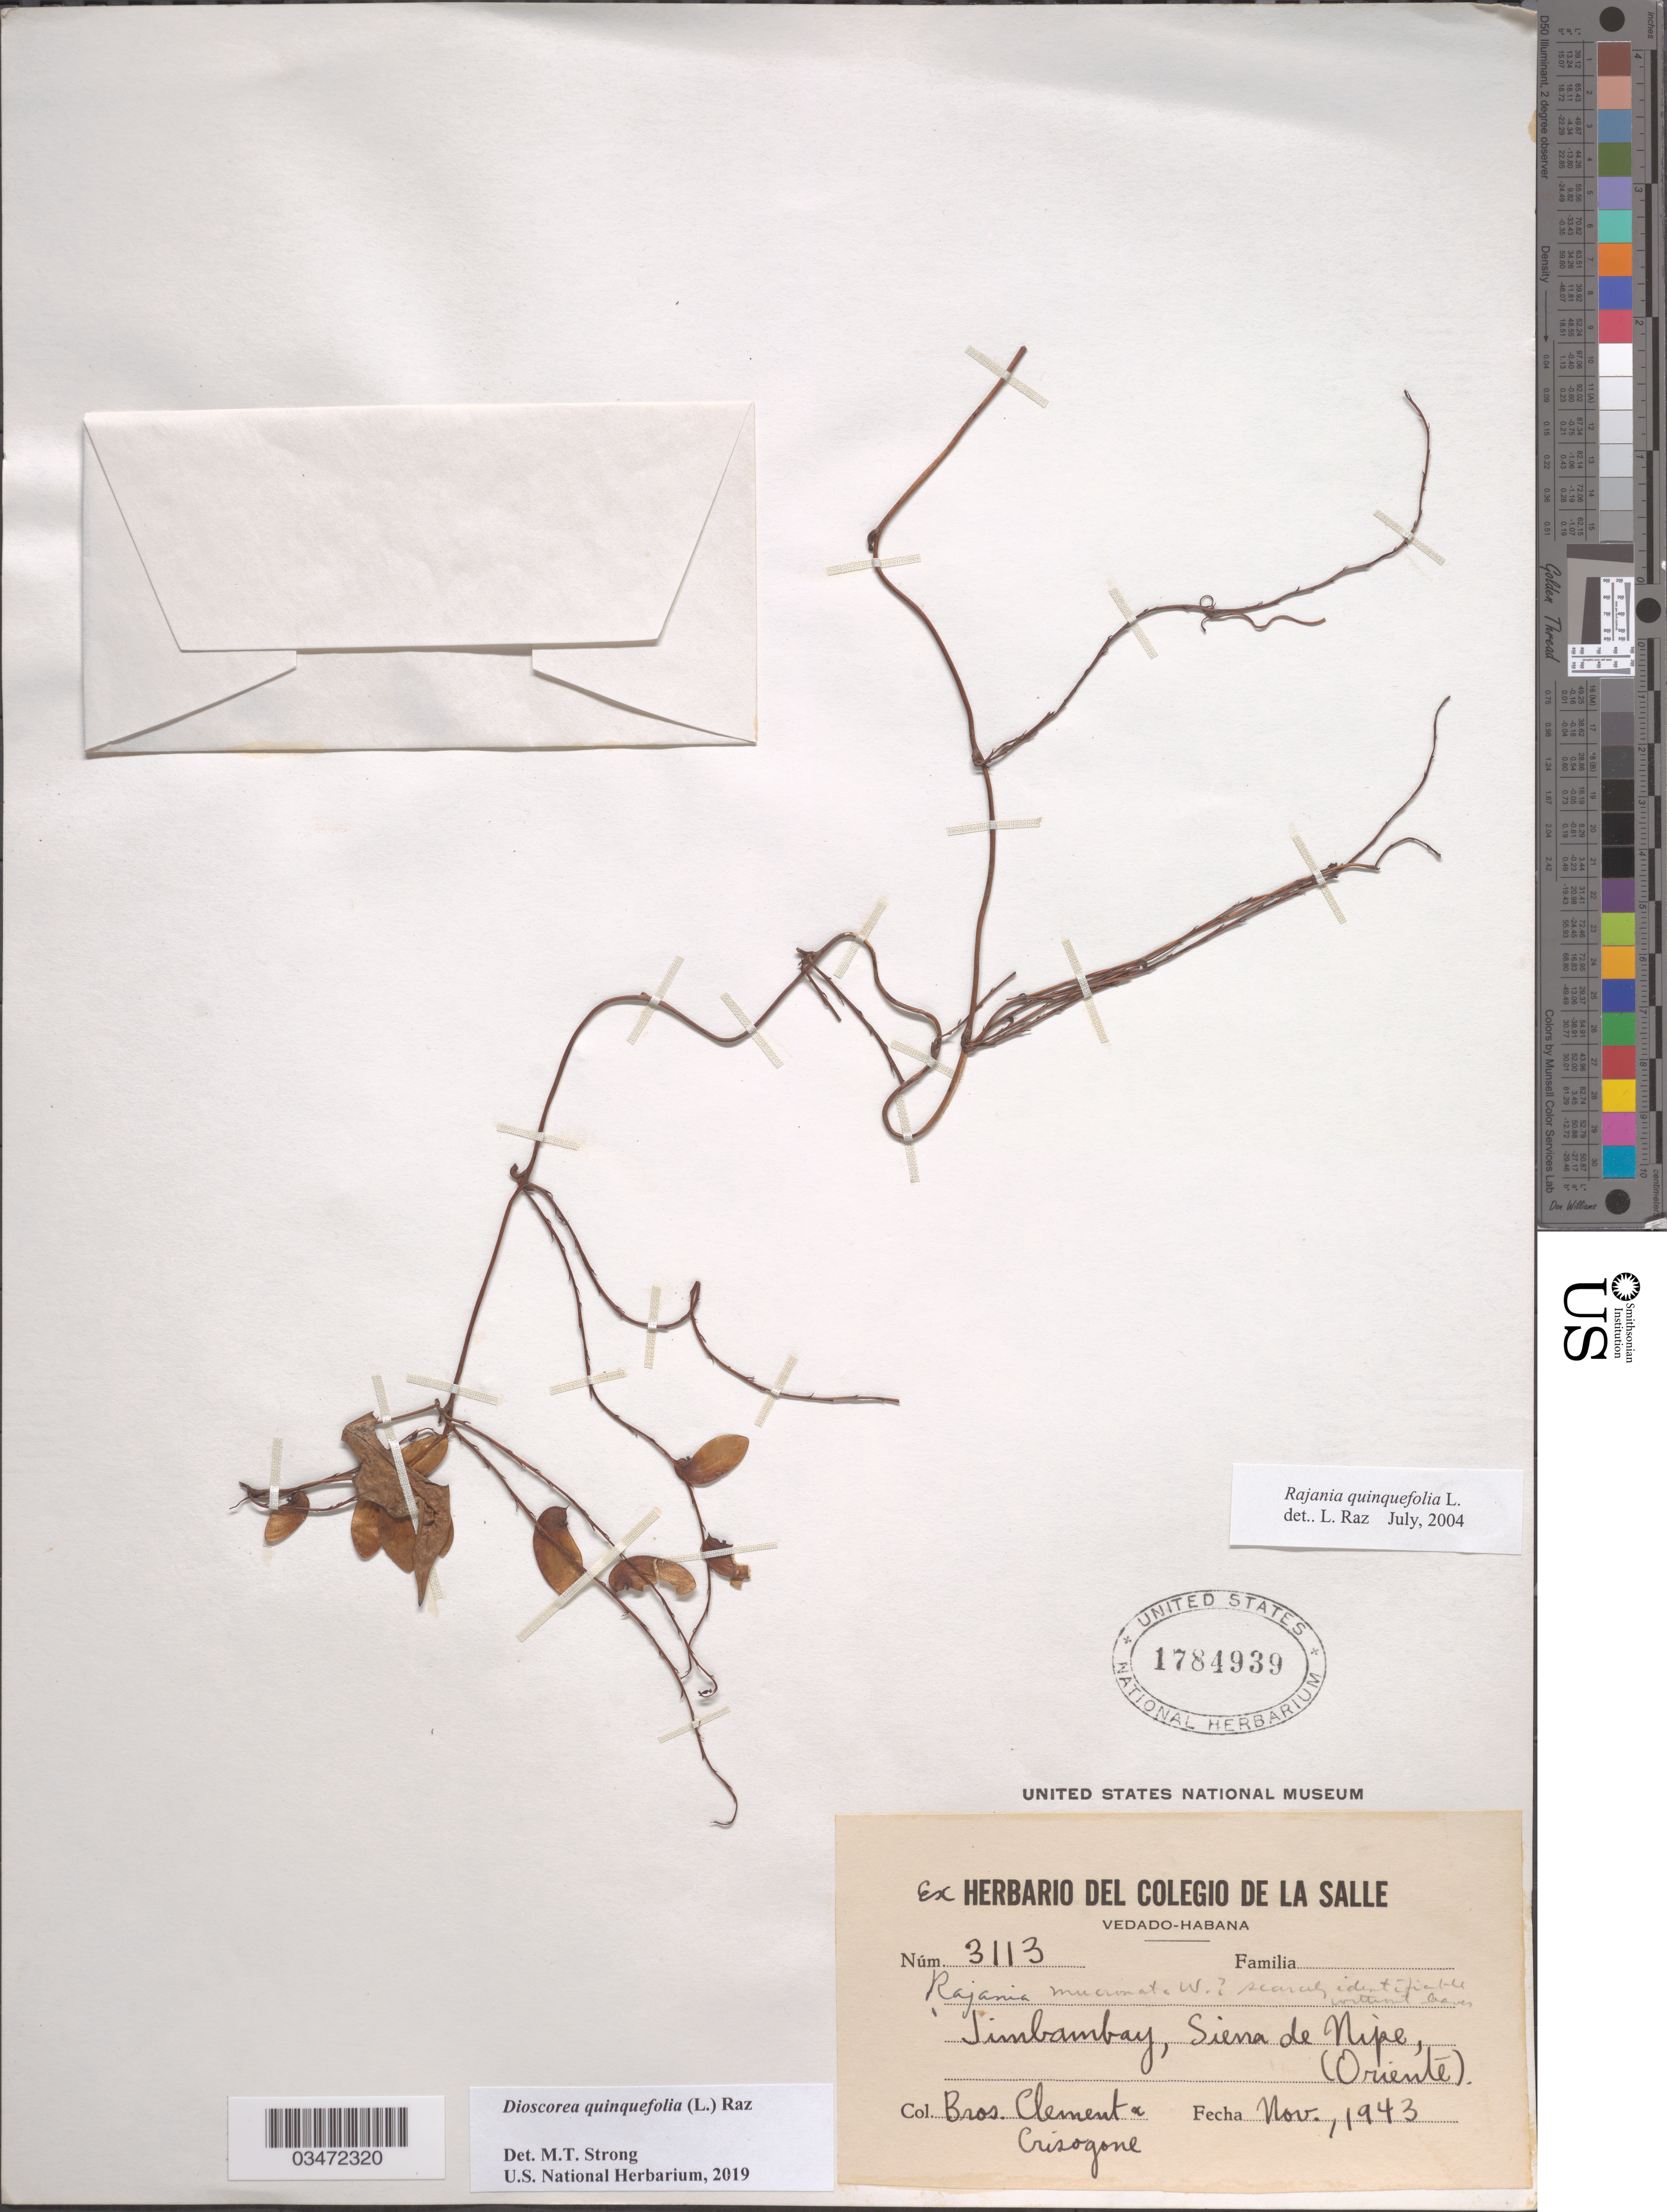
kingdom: Plantae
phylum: Tracheophyta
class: Liliopsida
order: Dioscoreales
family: Dioscoreaceae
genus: Dioscorea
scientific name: Dioscorea quinquefolia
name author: (L.) Raz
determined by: Strong, M. T., (US), Smithsonian Institution - National Museum of Natural History (UNITED STATES)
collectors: B. Clement & -. Crisogóne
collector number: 3113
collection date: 1943-11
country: Cuba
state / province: Santiago de Cuba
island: Cuba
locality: Jimbambay, Sierra de Nipe (Oriente)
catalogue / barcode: US 1784939